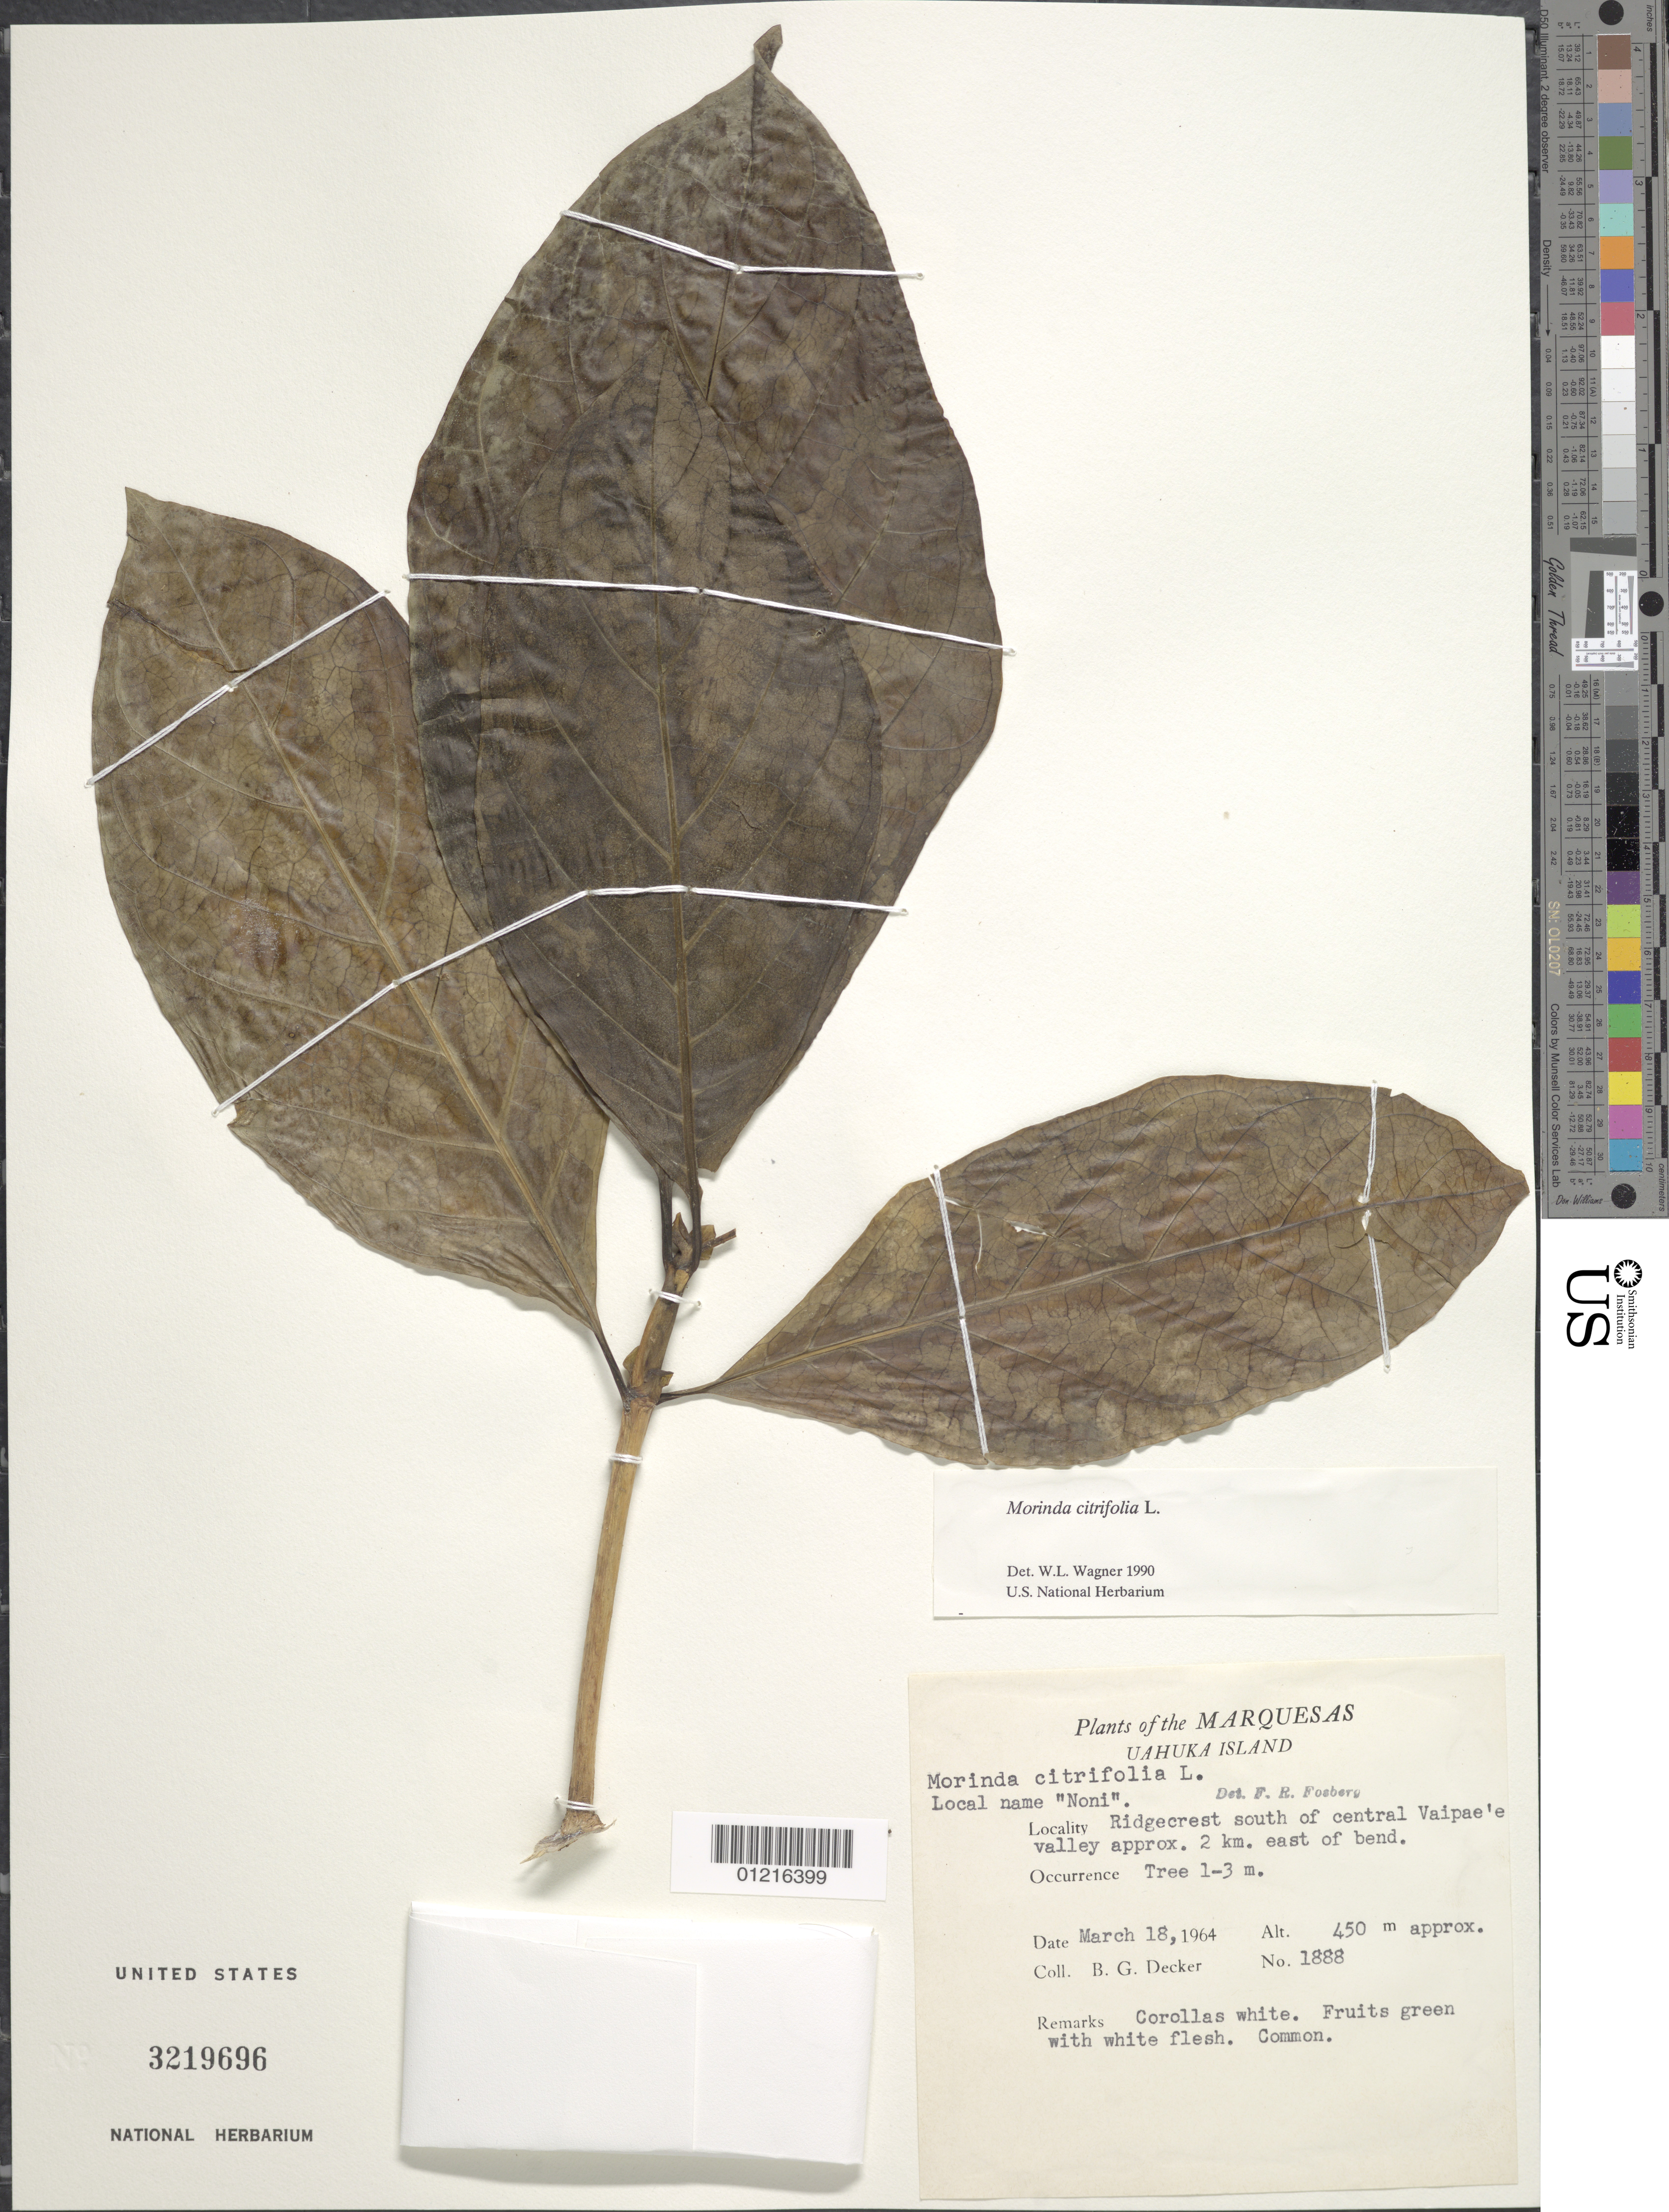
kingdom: Plantae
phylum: Tracheophyta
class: Magnoliopsida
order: Gentianales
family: Rubiaceae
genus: Morinda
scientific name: Morinda citrifolia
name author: L.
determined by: Wagner, W. L., (BOT), Smithsonian Institution - National Museum of Natural History (UNITED STATES)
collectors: B. G. Decker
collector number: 1888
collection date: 1964-03-18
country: French Polynesia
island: Ua Huka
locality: ridge S of central Vaipae'e Valley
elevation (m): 450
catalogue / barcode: US 3219696